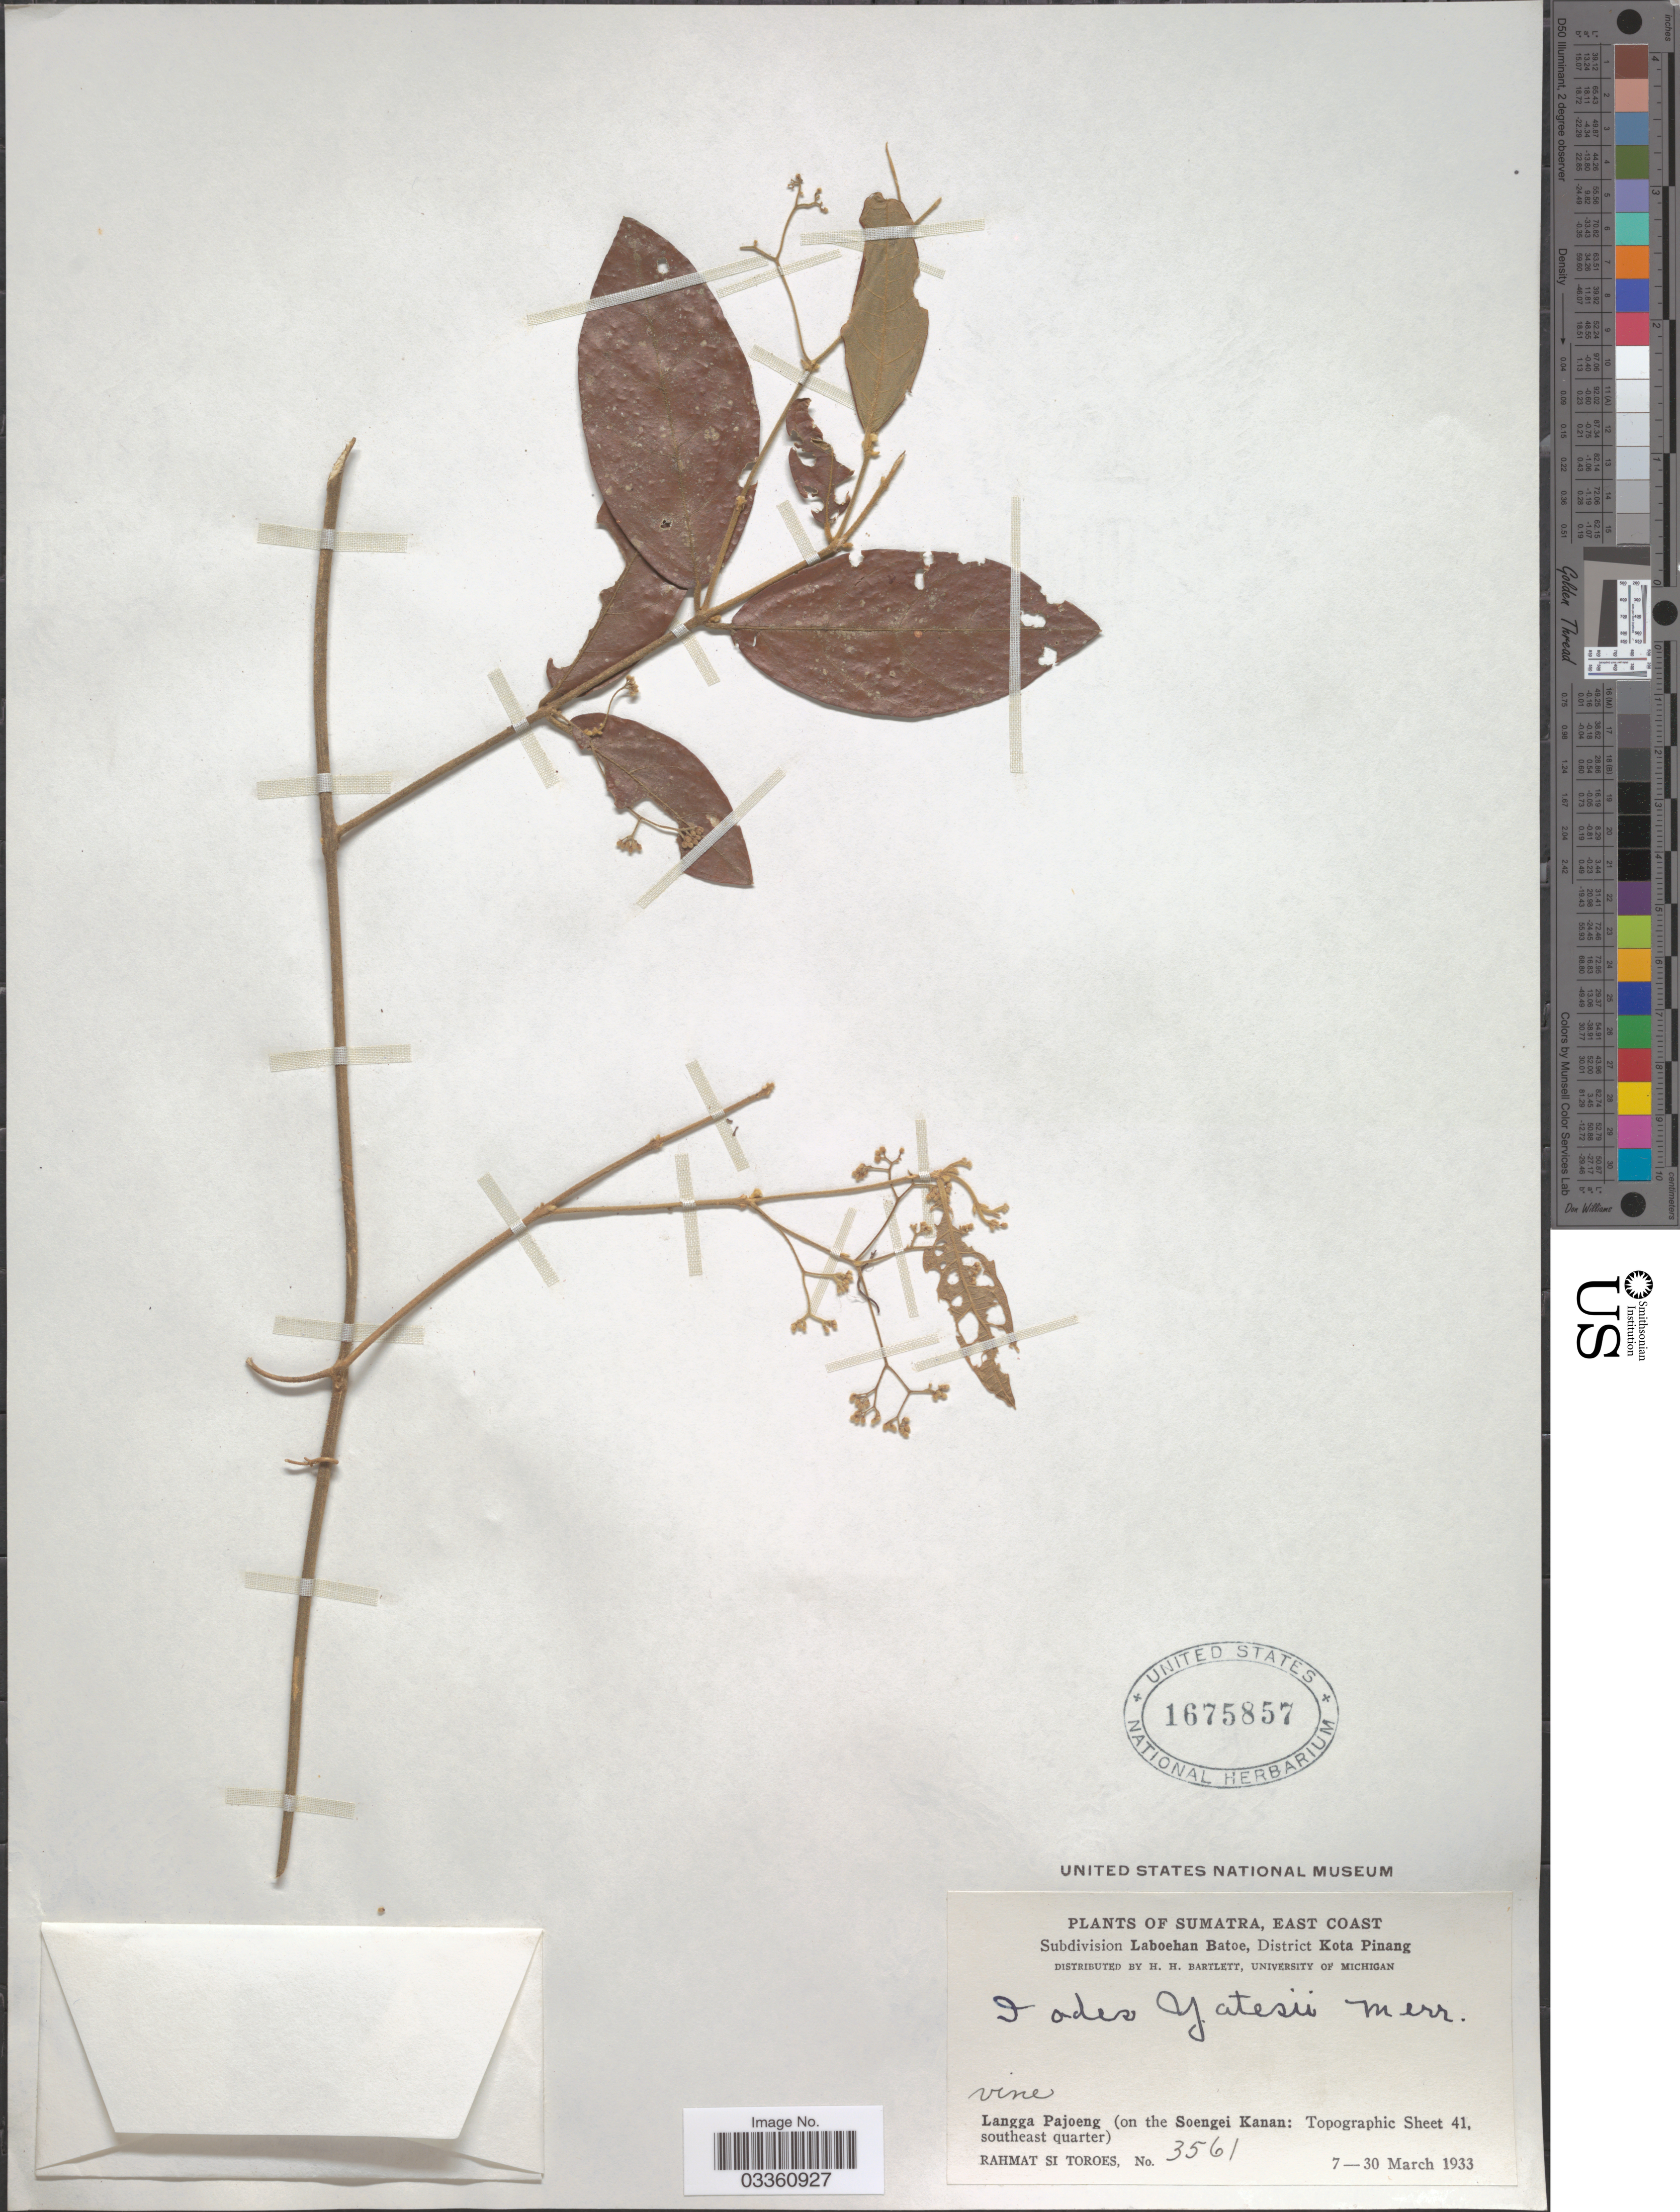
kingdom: Plantae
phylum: Tracheophyta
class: Magnoliopsida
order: Icacinales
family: Icacinaceae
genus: Iodes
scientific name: Iodes yatesii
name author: Merr.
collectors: Rahmat Si Boeea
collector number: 3561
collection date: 1933-03-07/1933-03-30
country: Indonesia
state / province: Sumatra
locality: East Coast. Subdivision Laboehan Batoe, District Kota Pinang. Langga Pajoeng (on the Soengei Kanan: Topographic Sheet 41, southeast quarter).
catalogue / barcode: US 1675857